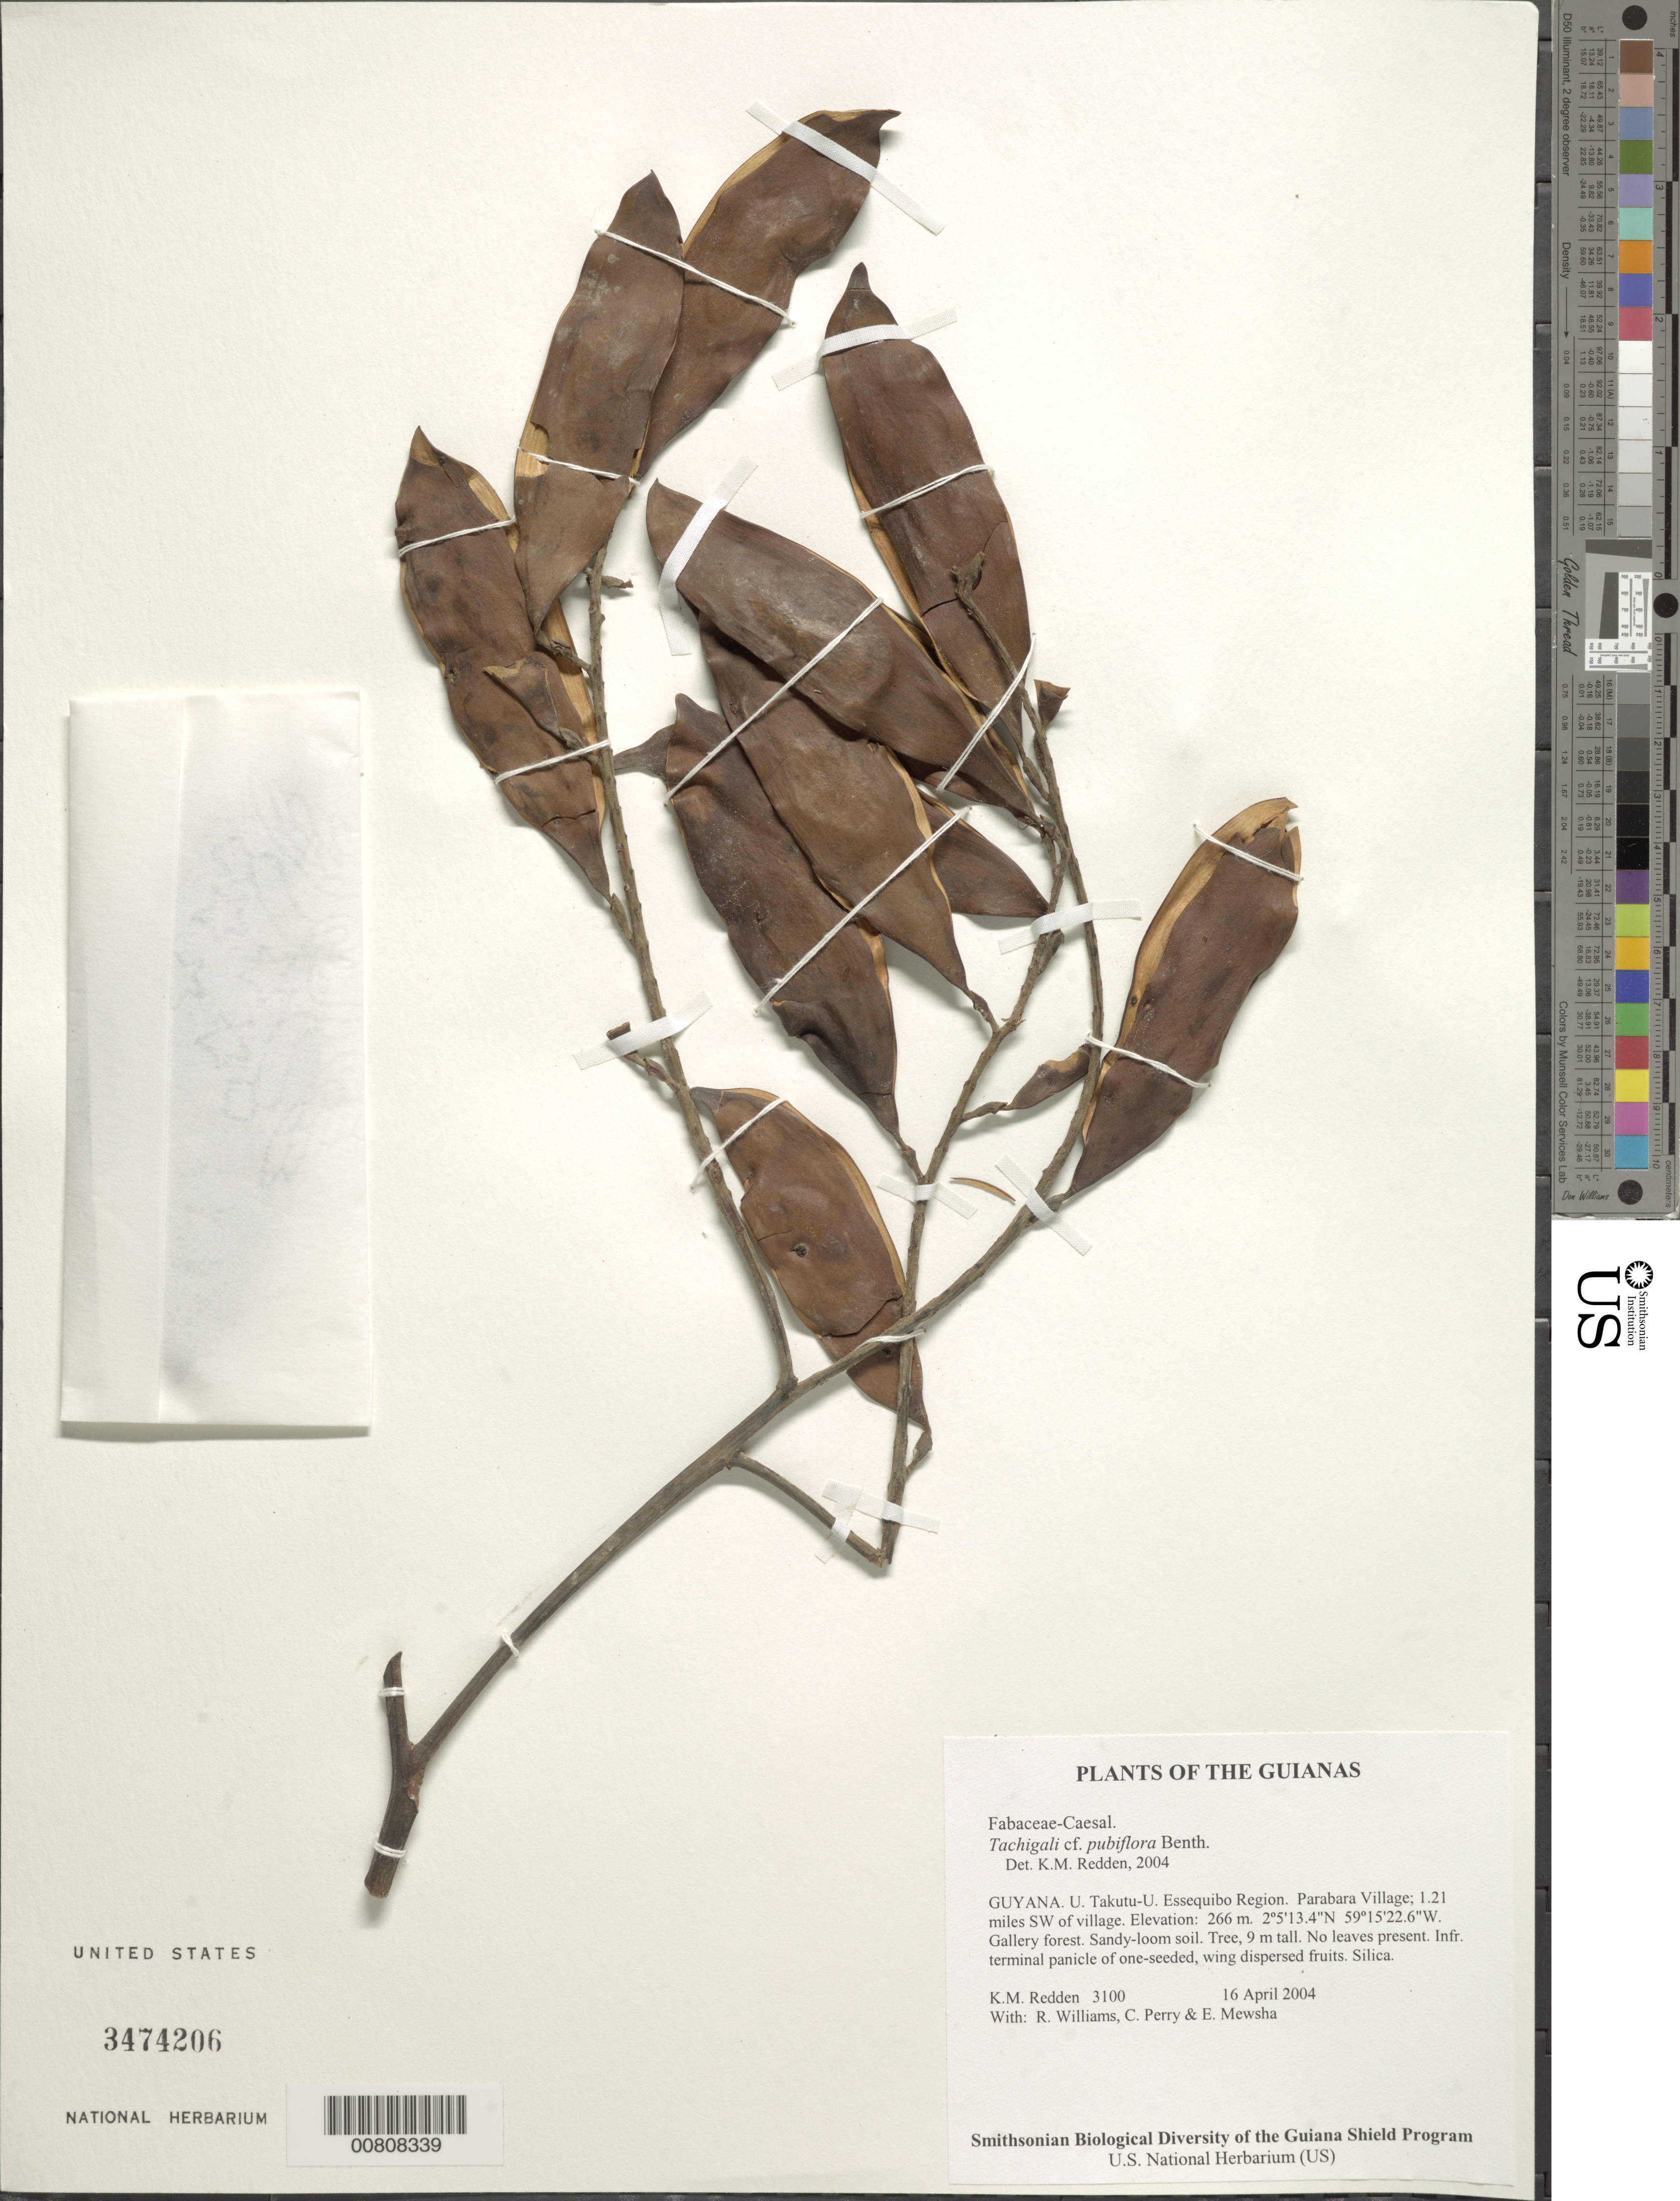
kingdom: Plantae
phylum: Tracheophyta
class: Magnoliopsida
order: Fabales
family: Fabaceae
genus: Tachigali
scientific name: Tachigali pubiflora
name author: Benth.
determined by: Redden, K. M.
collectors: K. M. Redden, R. Williams, C. Perry & E. Mewsha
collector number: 3100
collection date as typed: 16 April 2004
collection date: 2004-04-16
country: Guyana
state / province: U. Takutu-U. Essequibo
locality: Parabara Village; 1.21 miles SW of village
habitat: Gallery forest. Sandy-loam soil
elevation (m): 266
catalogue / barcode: US 3474206